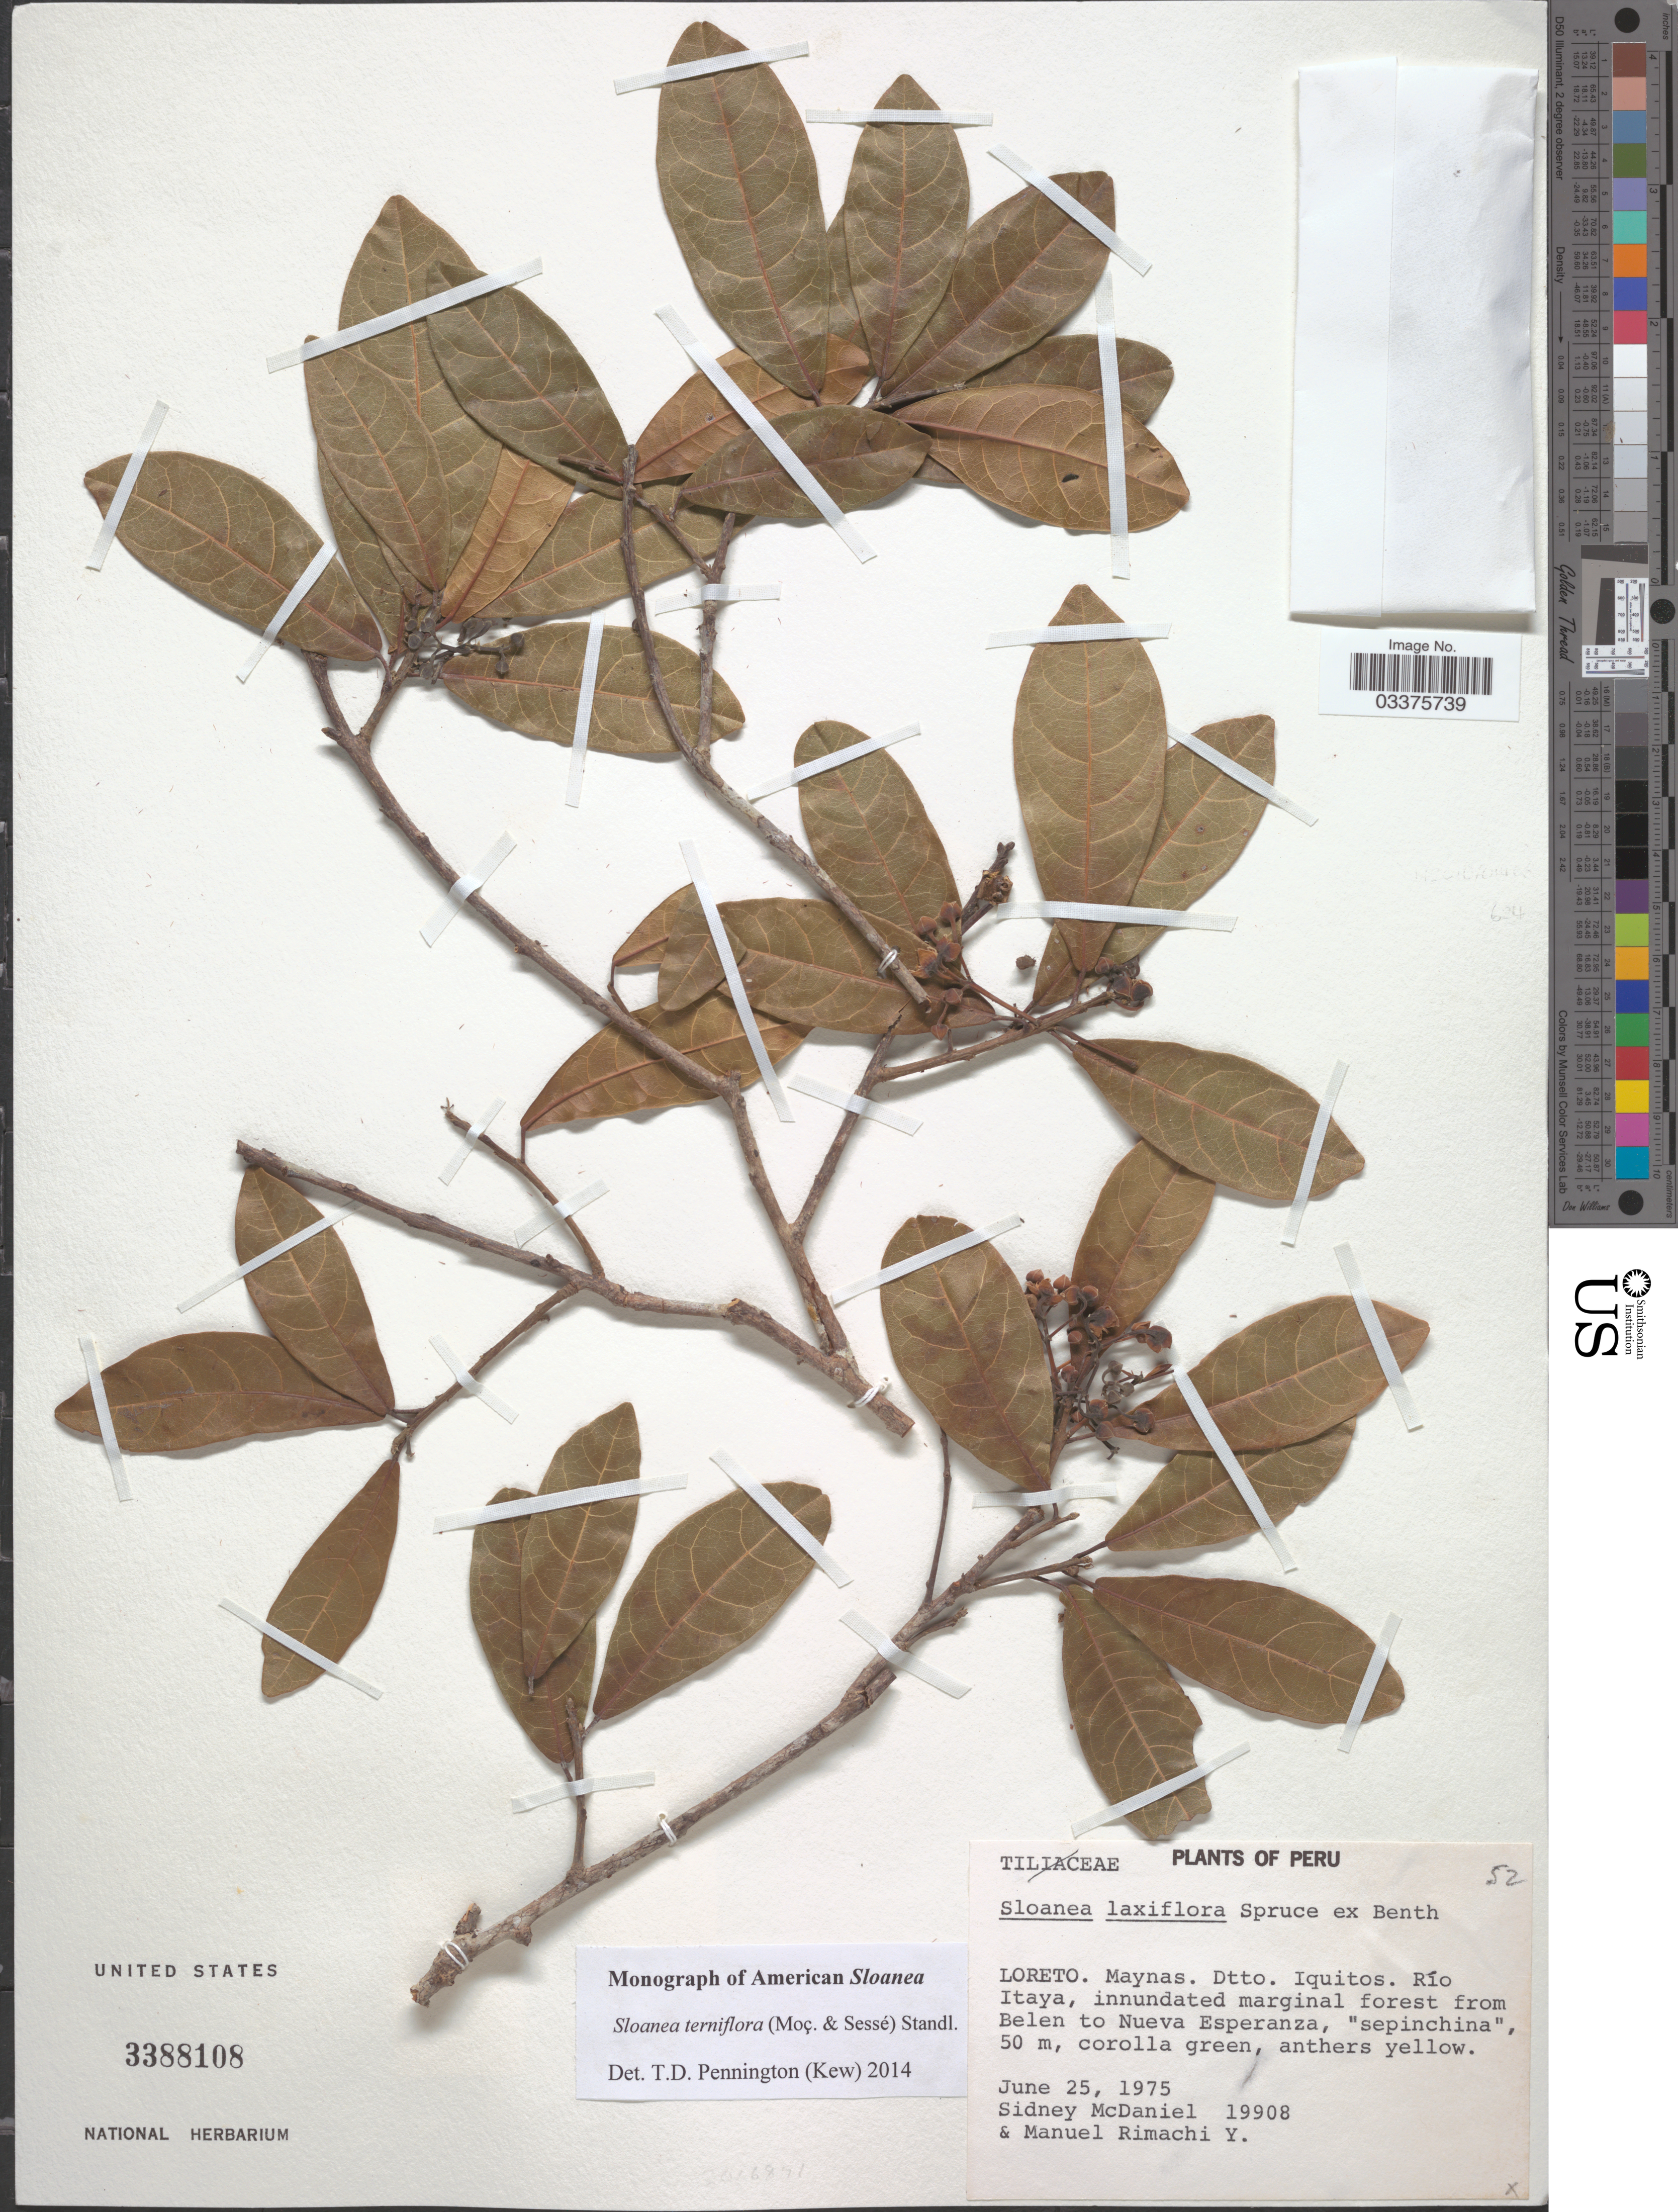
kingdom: Plantae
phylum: Tracheophyta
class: Magnoliopsida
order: Oxalidales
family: Elaeocarpaceae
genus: Sloanea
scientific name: Sloanea terniflora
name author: (Moc. & Sessé ex DC.) Standl.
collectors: S. McDaniel & M. Rimachi Y.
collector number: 19908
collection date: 1975-06-25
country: Peru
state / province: Loreto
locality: Maynas. Dtto. Iquitos. Río Itaya, innundated marginal forest from Belen to Nueva Esperanza.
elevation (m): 50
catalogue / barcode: US 3388108